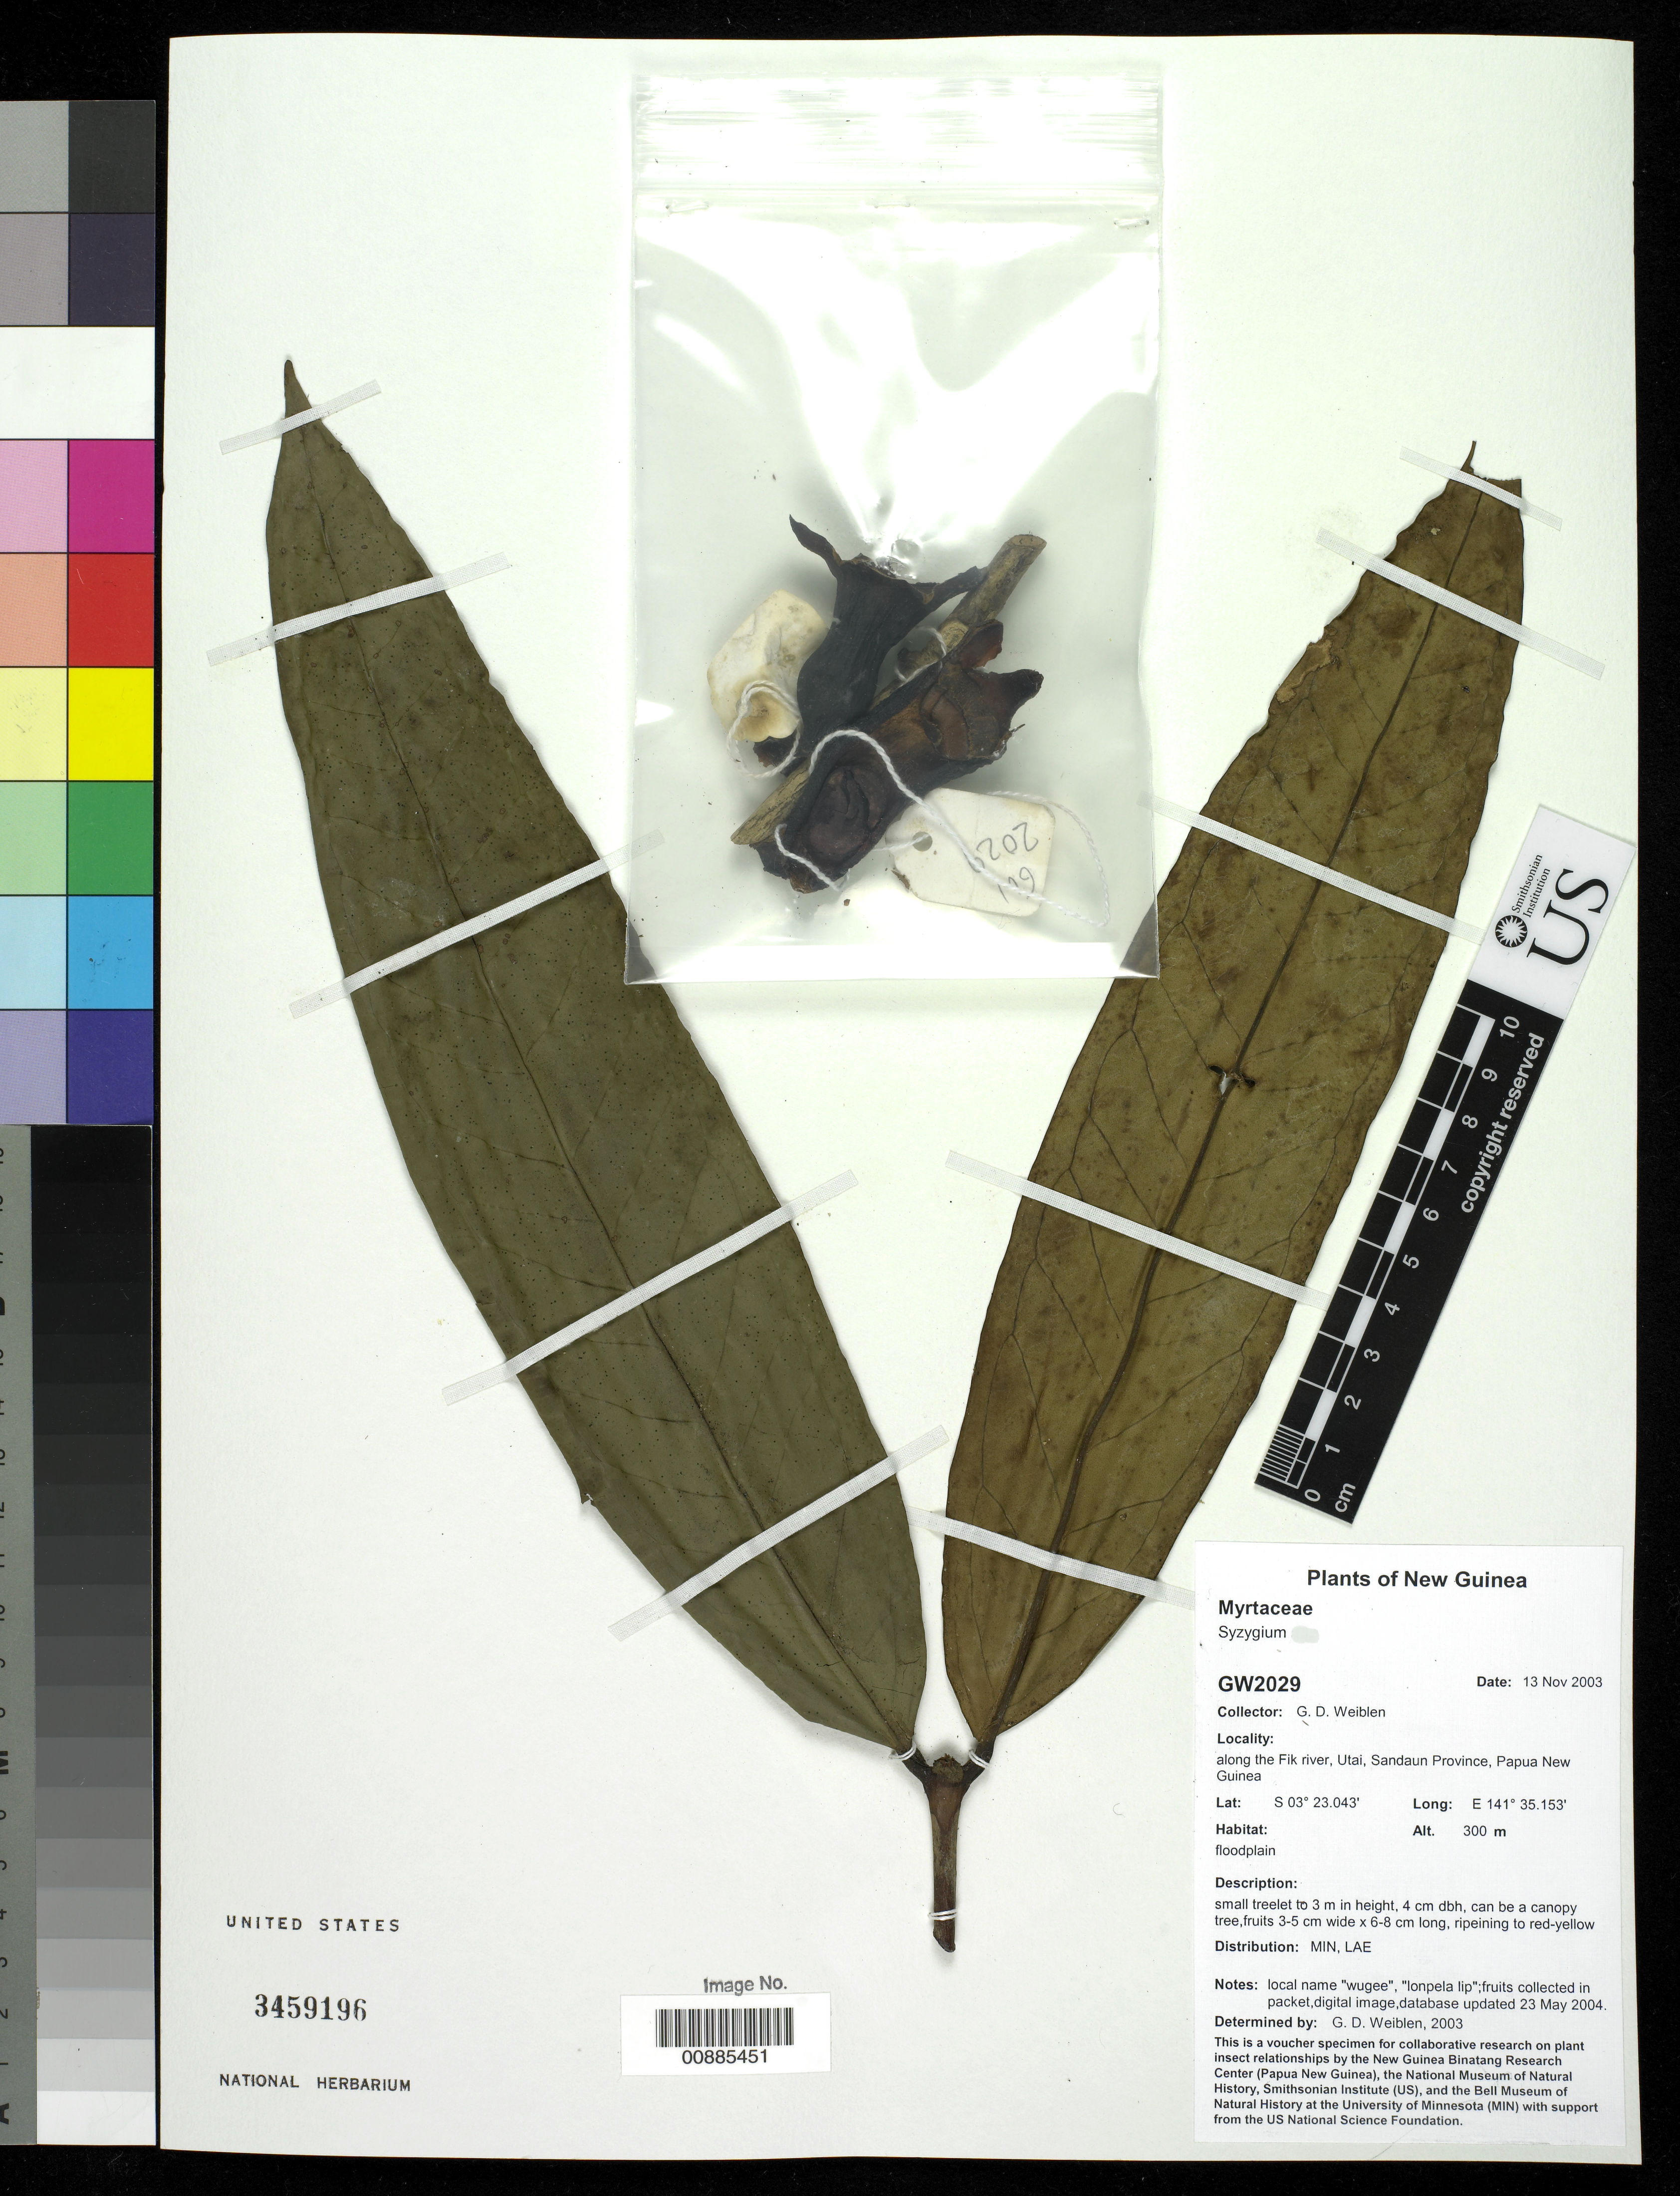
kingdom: Plantae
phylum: Tracheophyta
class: Magnoliopsida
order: Myrtales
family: Myrtaceae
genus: Syzygium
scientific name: Syzygium sp.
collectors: G. D. Weiblen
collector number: GW 2029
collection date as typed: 13 Nov 2003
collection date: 2003-11-13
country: Papua New Guinea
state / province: Sandaun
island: New Guinea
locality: along the Fik R., Utai, Sandaun Province.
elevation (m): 300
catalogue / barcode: US 3459196